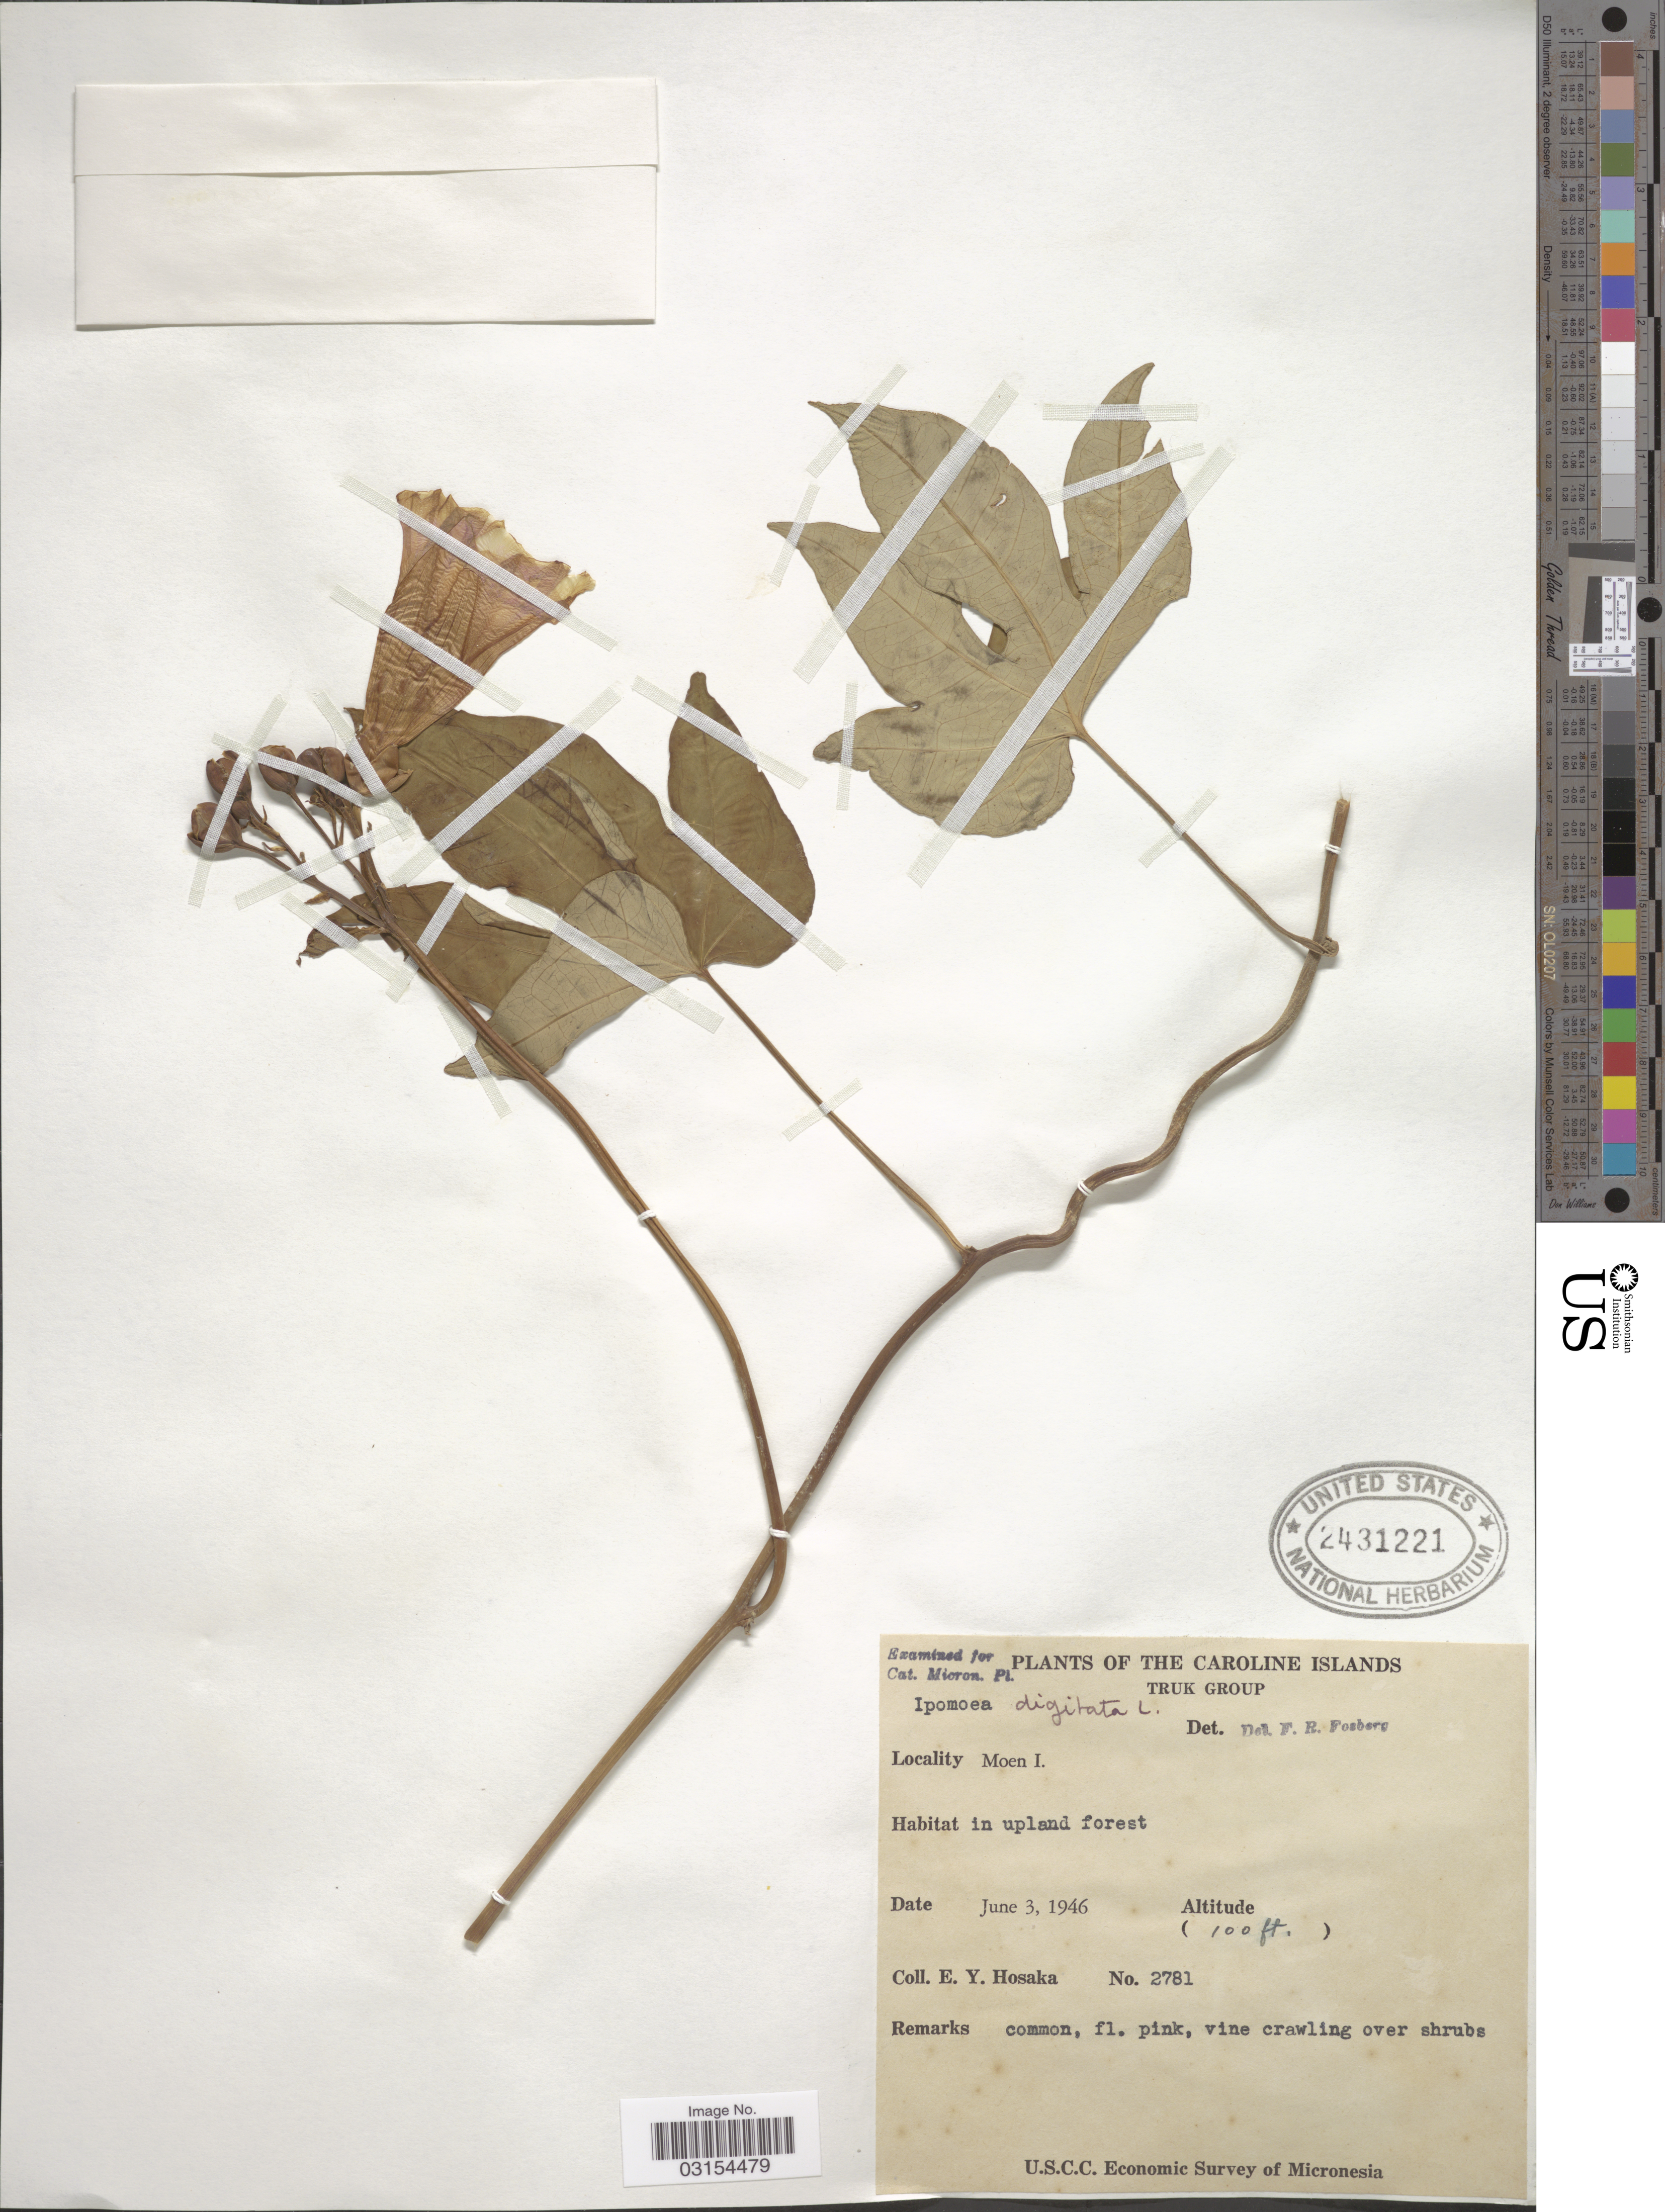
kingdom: Plantae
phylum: Tracheophyta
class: Magnoliopsida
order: Solanales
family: Convolvulaceae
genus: Ipomoea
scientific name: Ipomoea mauritiana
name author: Jacq.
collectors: E. Y. Hosaka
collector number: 2781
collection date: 1946-06-03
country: Micronesia, Federated States of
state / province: Truk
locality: Caroline Islands. Truk Group. Moen I.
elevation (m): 30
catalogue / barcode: US 2431221